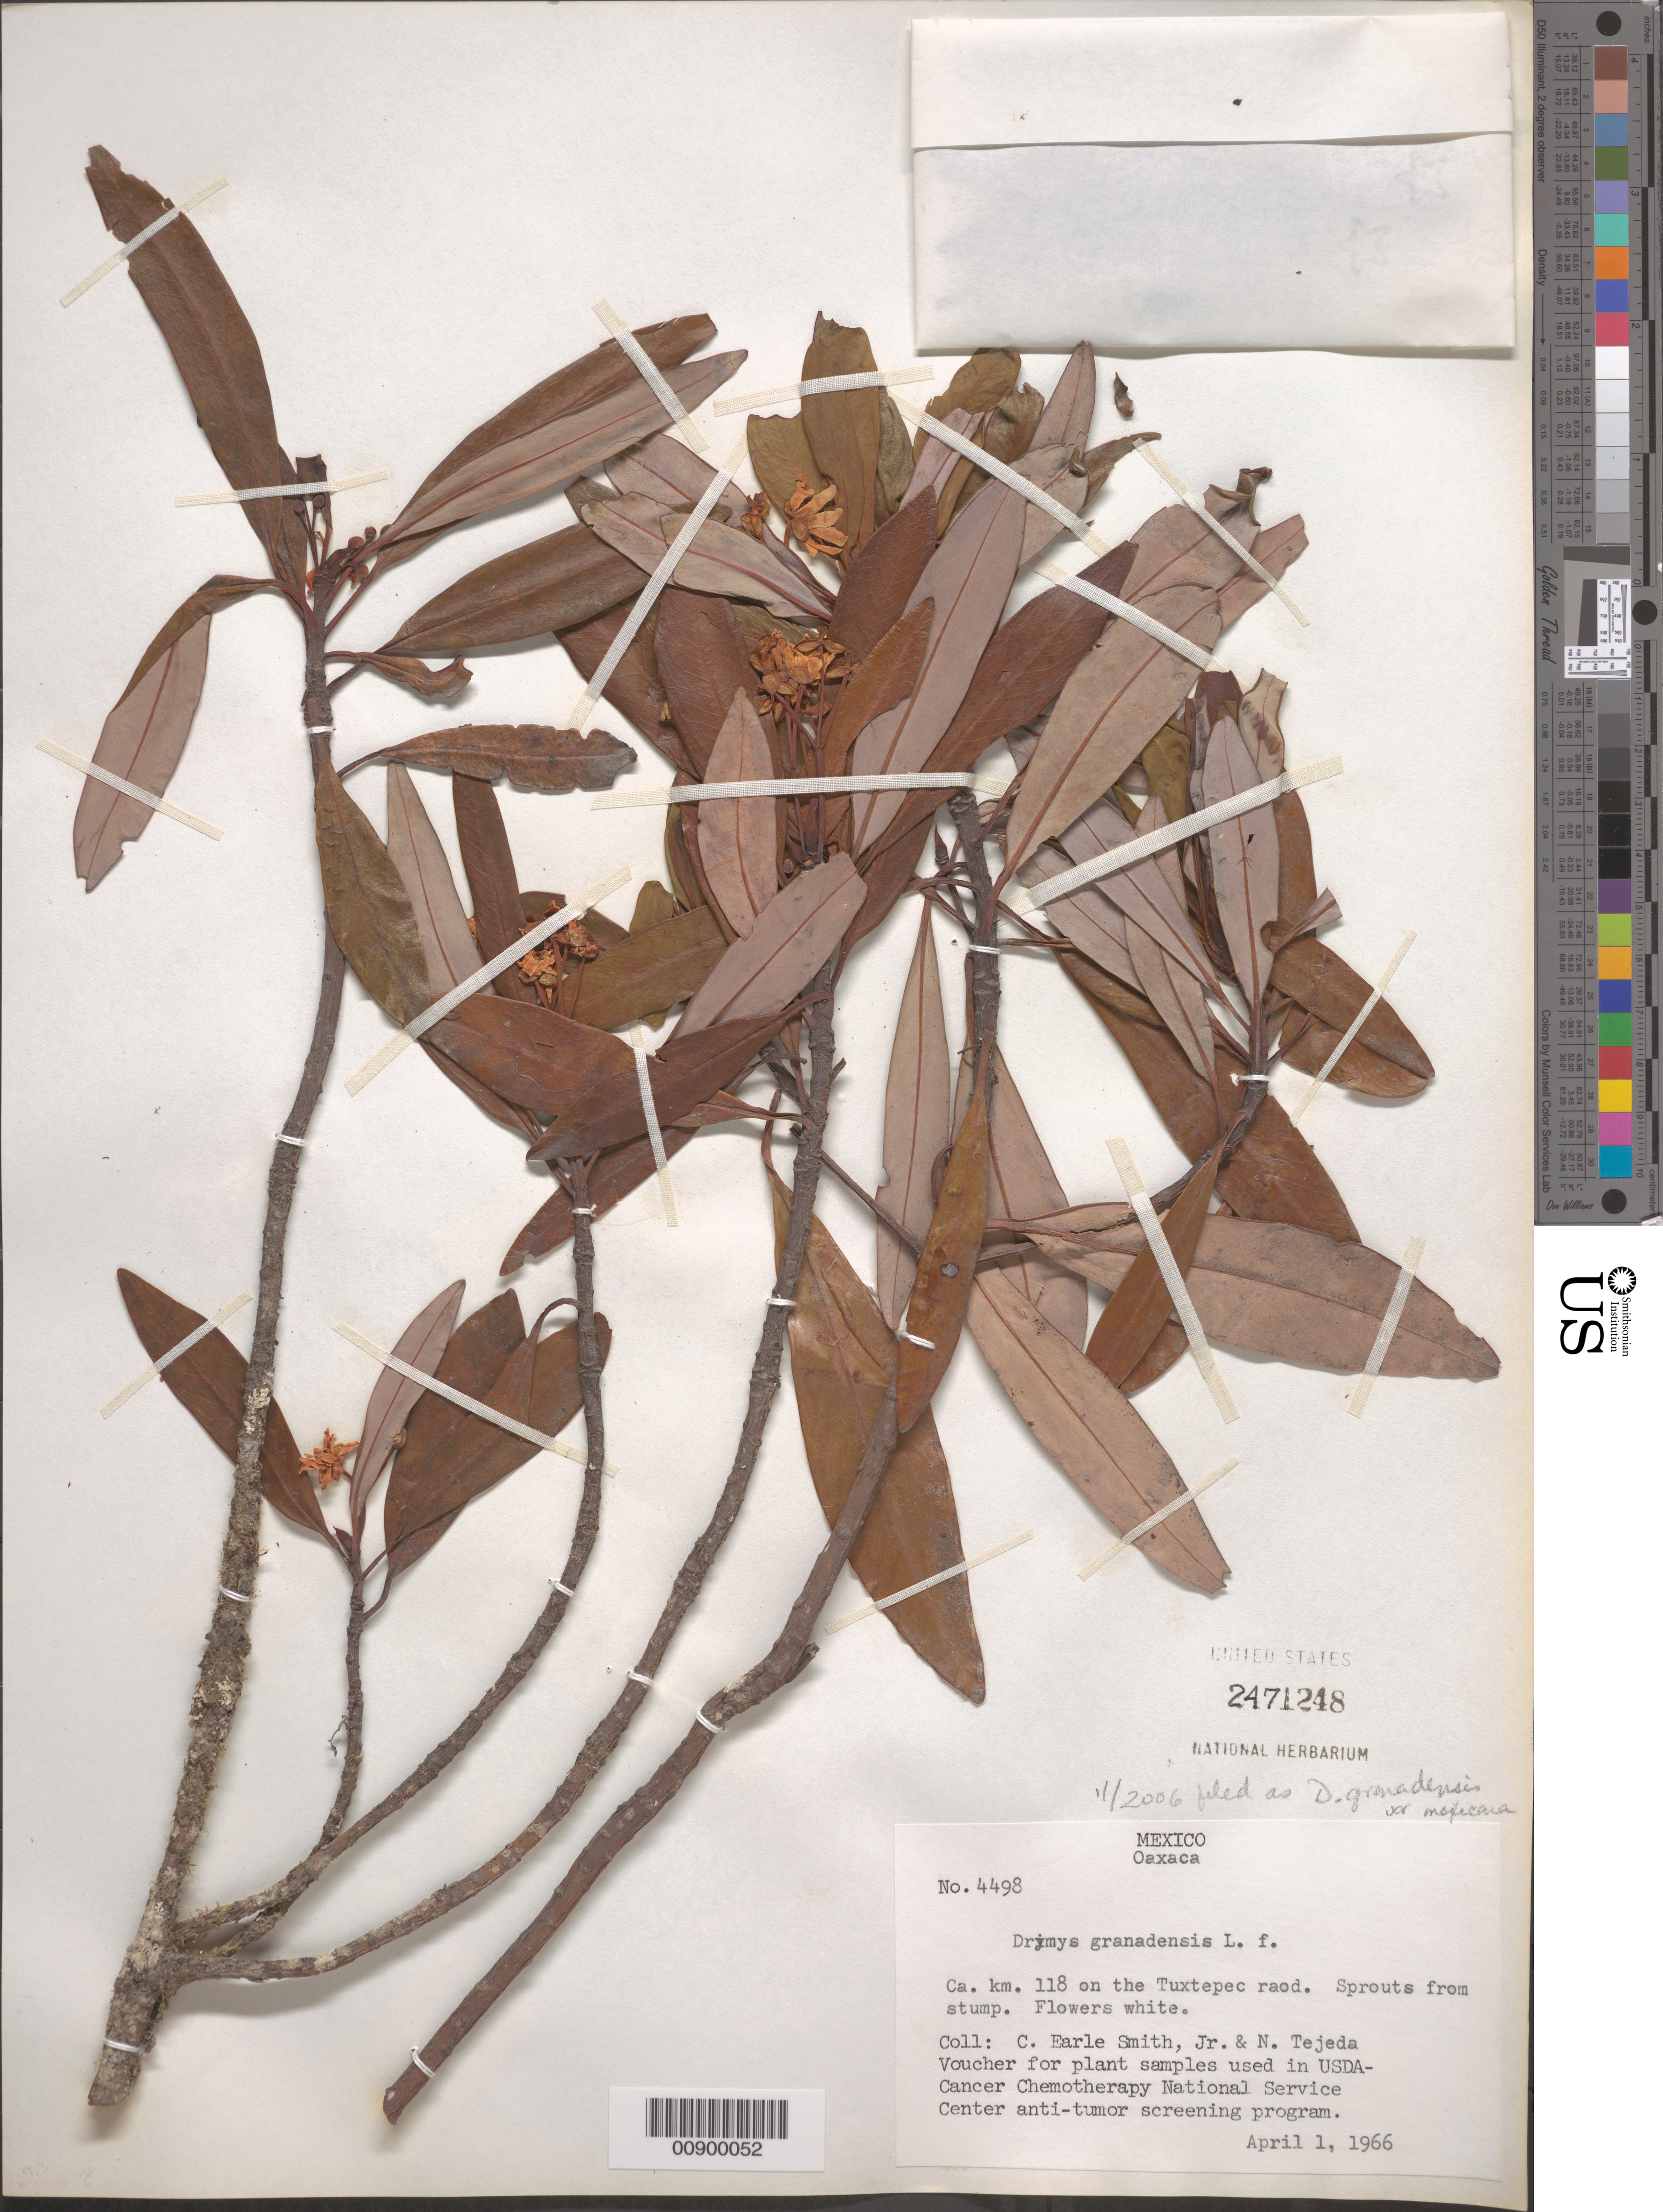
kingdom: Plantae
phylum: Tracheophyta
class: Magnoliopsida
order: Canellales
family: Winteraceae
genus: Drimys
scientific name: Drimys granadensis var. mexicana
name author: L. f.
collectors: C. E. Smith Jr. & N. Tejeda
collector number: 4498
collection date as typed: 01 Apr 1966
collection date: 1966-04-01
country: Mexico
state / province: Oaxaca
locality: Ca. km. 118 on the Tuxtepec road.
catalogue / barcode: US 2471248